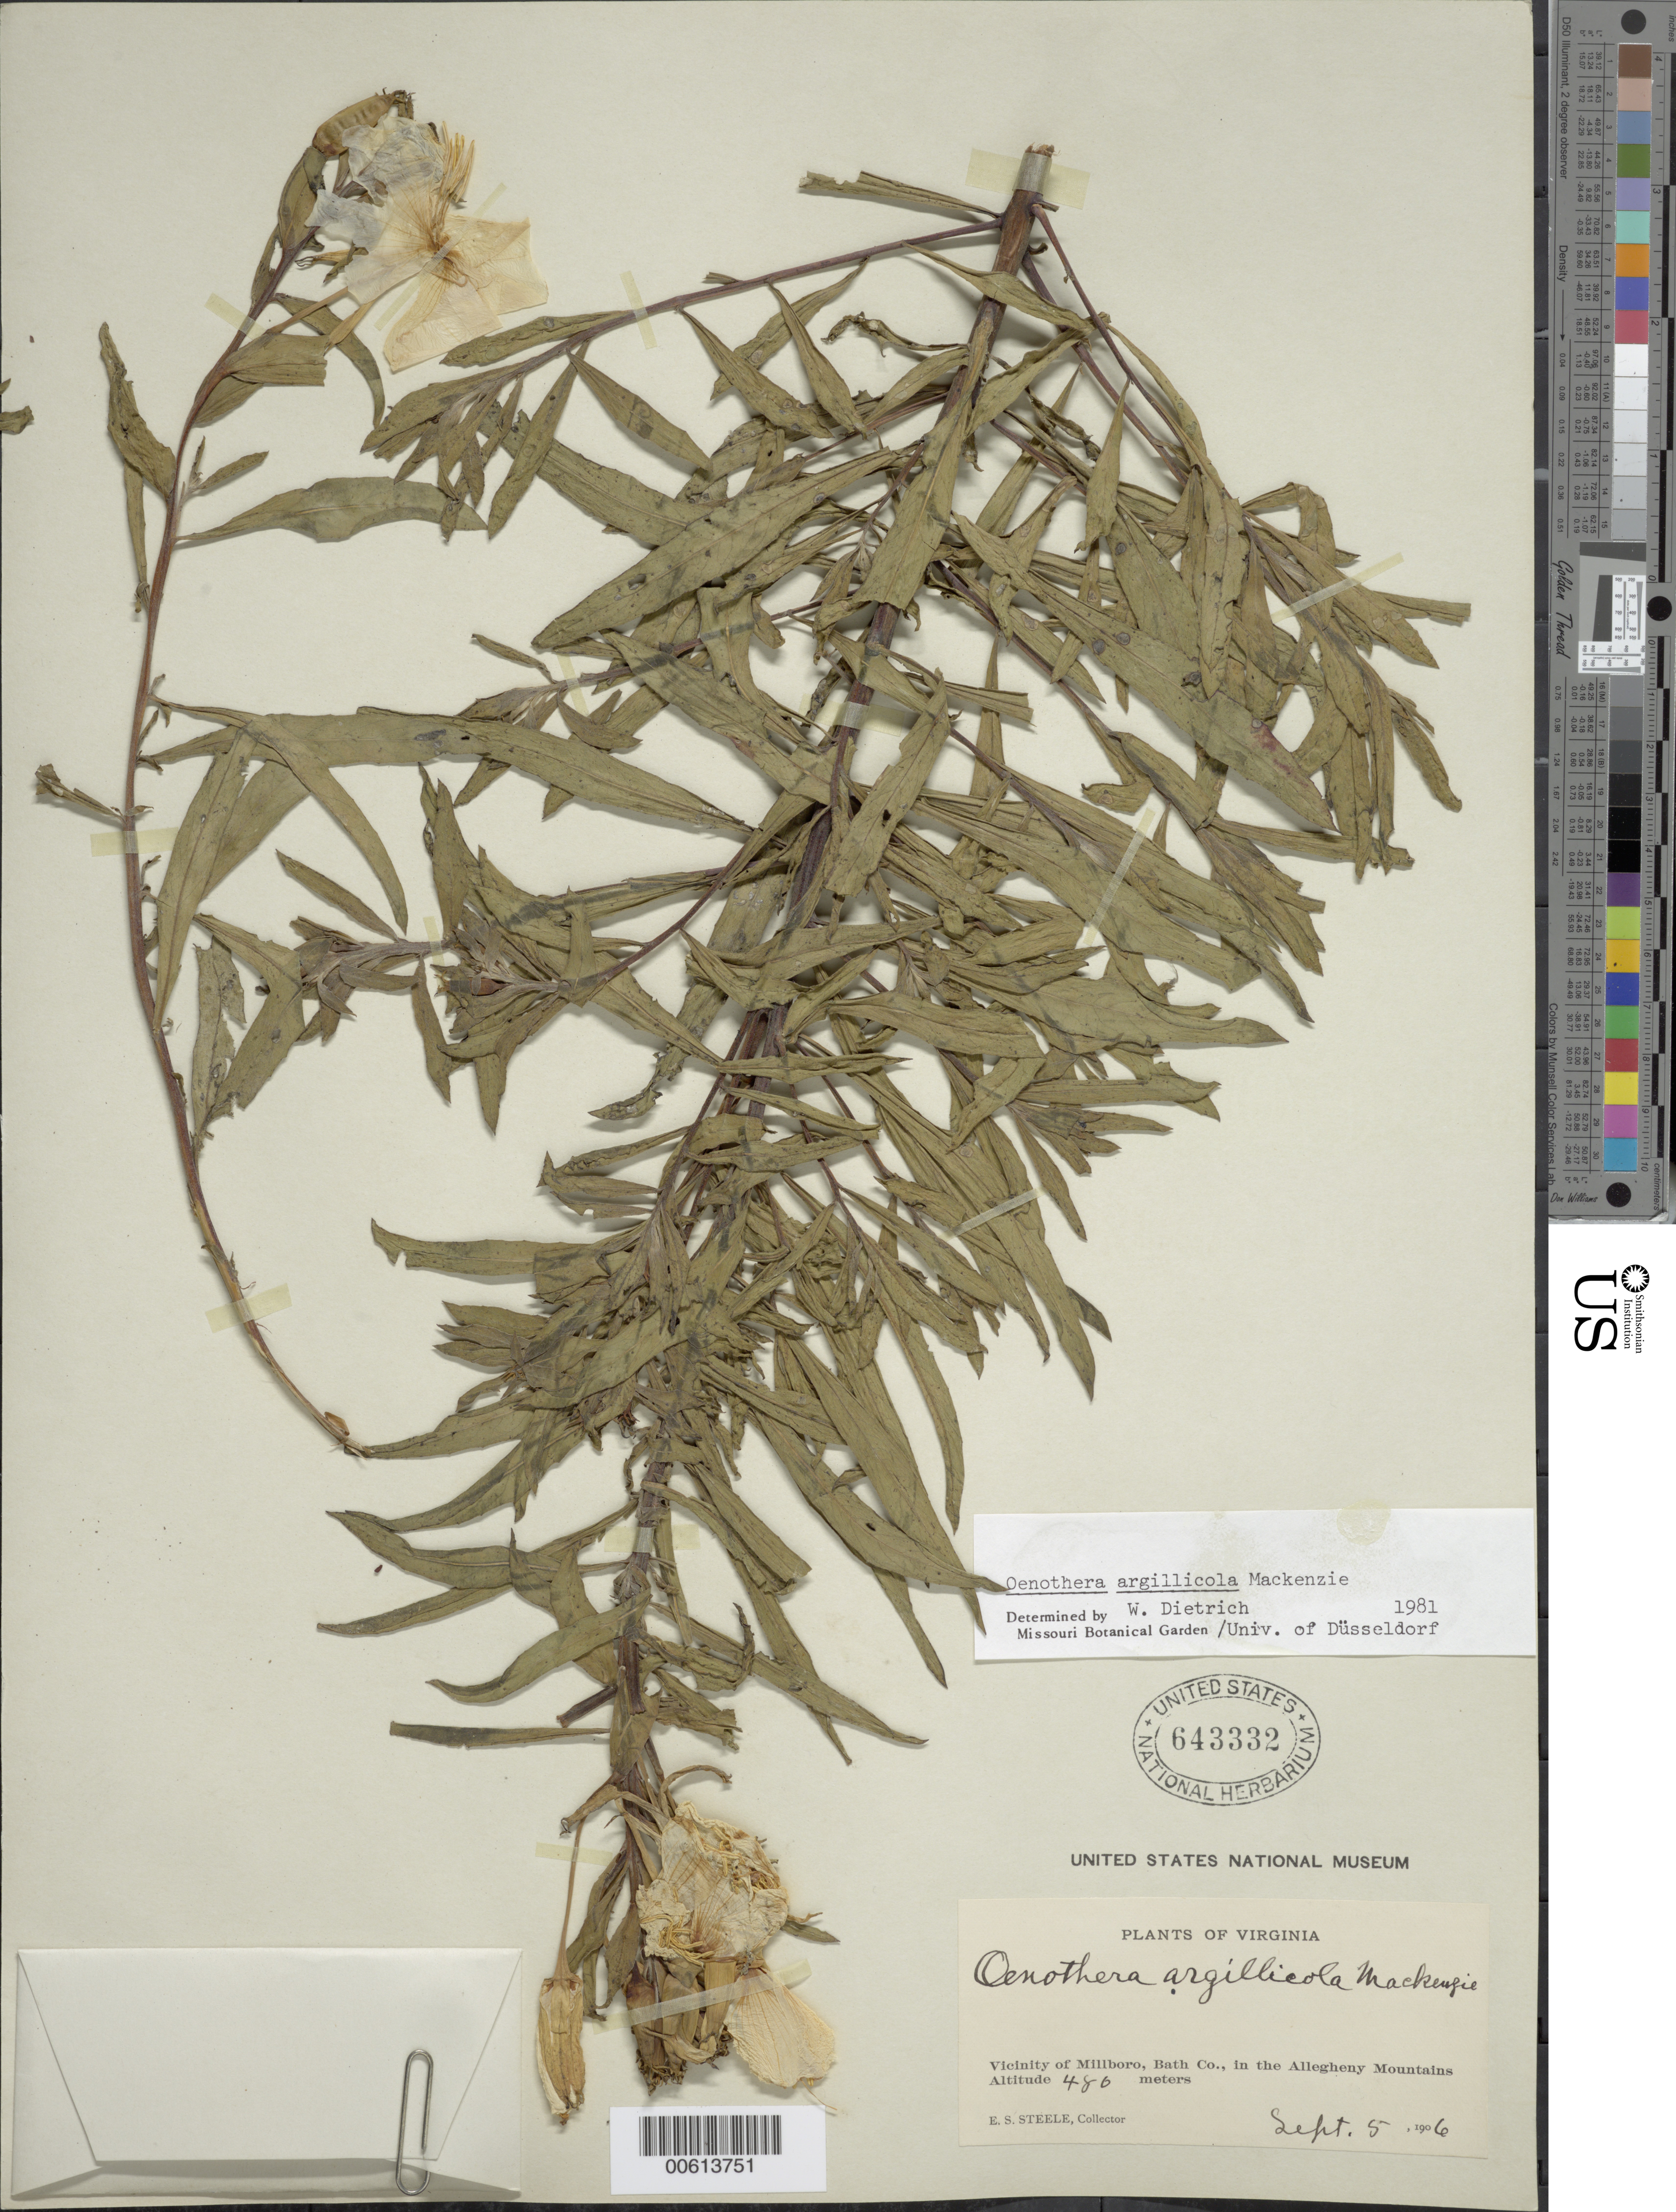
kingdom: Plantae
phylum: Tracheophyta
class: Magnoliopsida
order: Myrtales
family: Onagraceae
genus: Oenothera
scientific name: Oenothera argillicola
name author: Mackenz.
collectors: E. Steele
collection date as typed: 05 Sep 1906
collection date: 1906-09-05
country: United States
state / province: Virginia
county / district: Bath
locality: Millboro, Allegheny Mountains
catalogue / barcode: US 643332